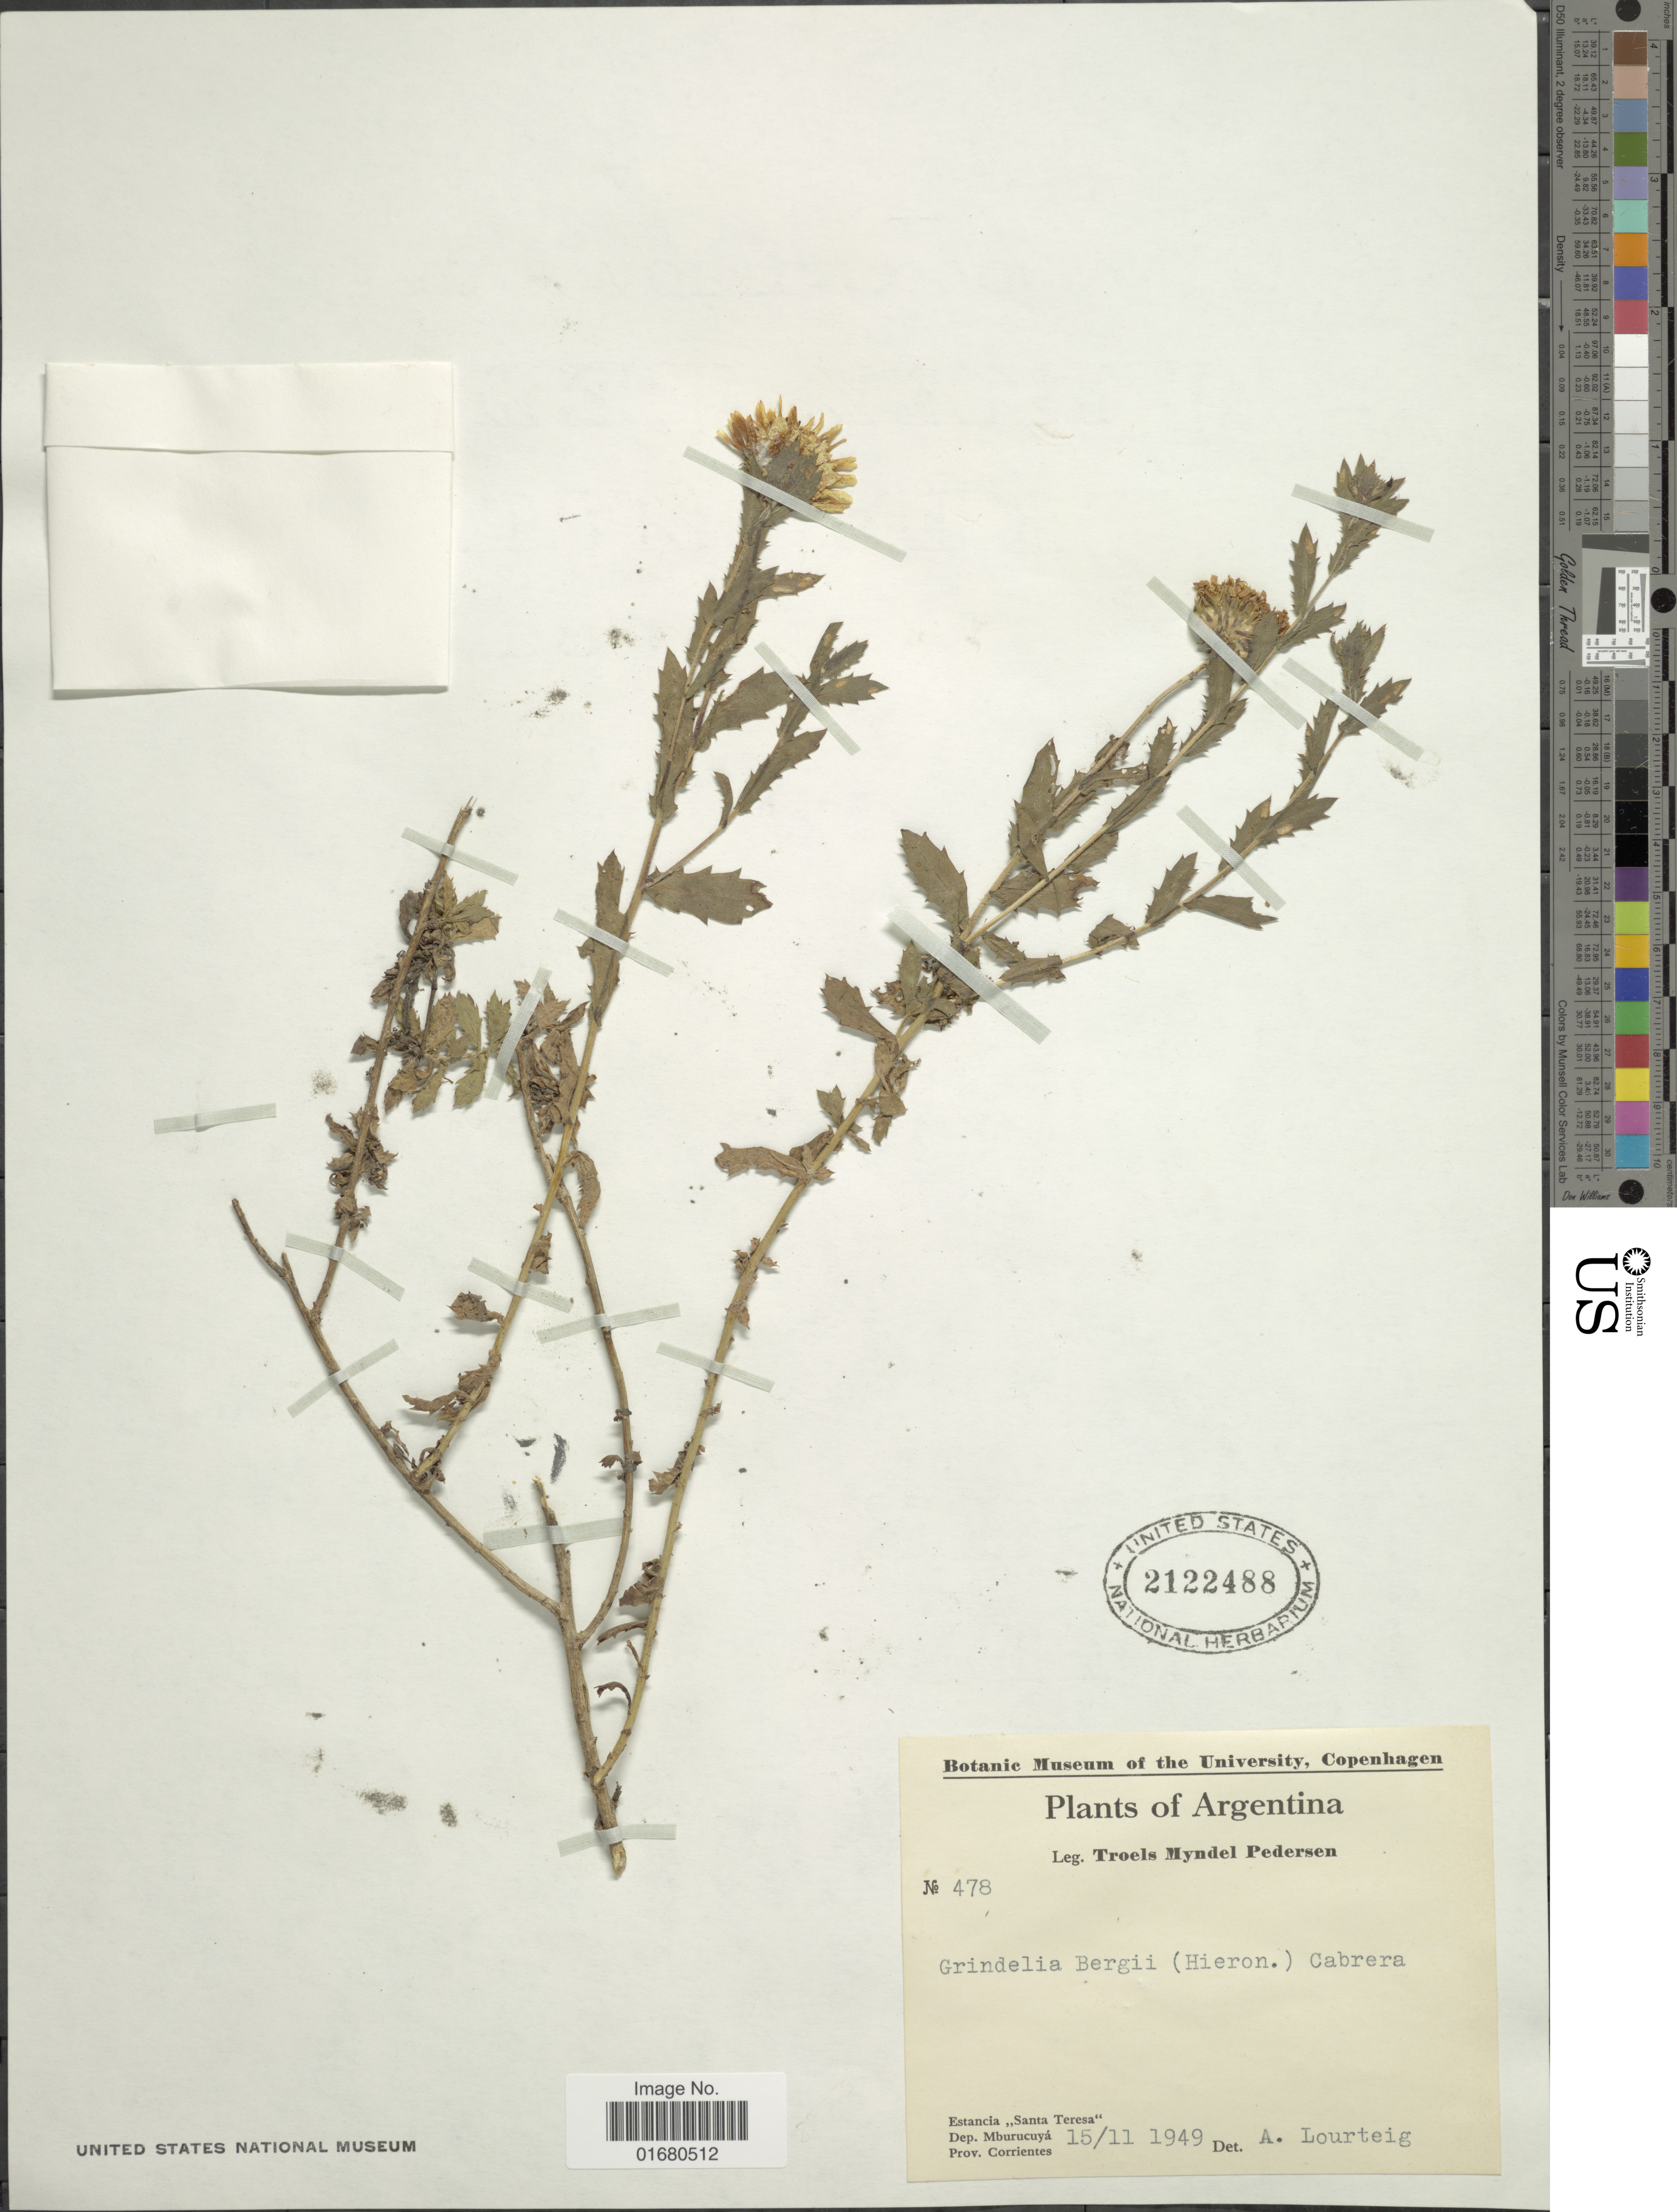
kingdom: Plantae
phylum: Tracheophyta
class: Magnoliopsida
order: Asterales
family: Asteraceae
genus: Grindelia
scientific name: Grindelia brachystephana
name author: Griseb.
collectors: T. Pederson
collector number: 478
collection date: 1949-11-15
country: Argentina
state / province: Corrientes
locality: Estancia Santa Teresa, Dep. Mburucuya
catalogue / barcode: US 2122488